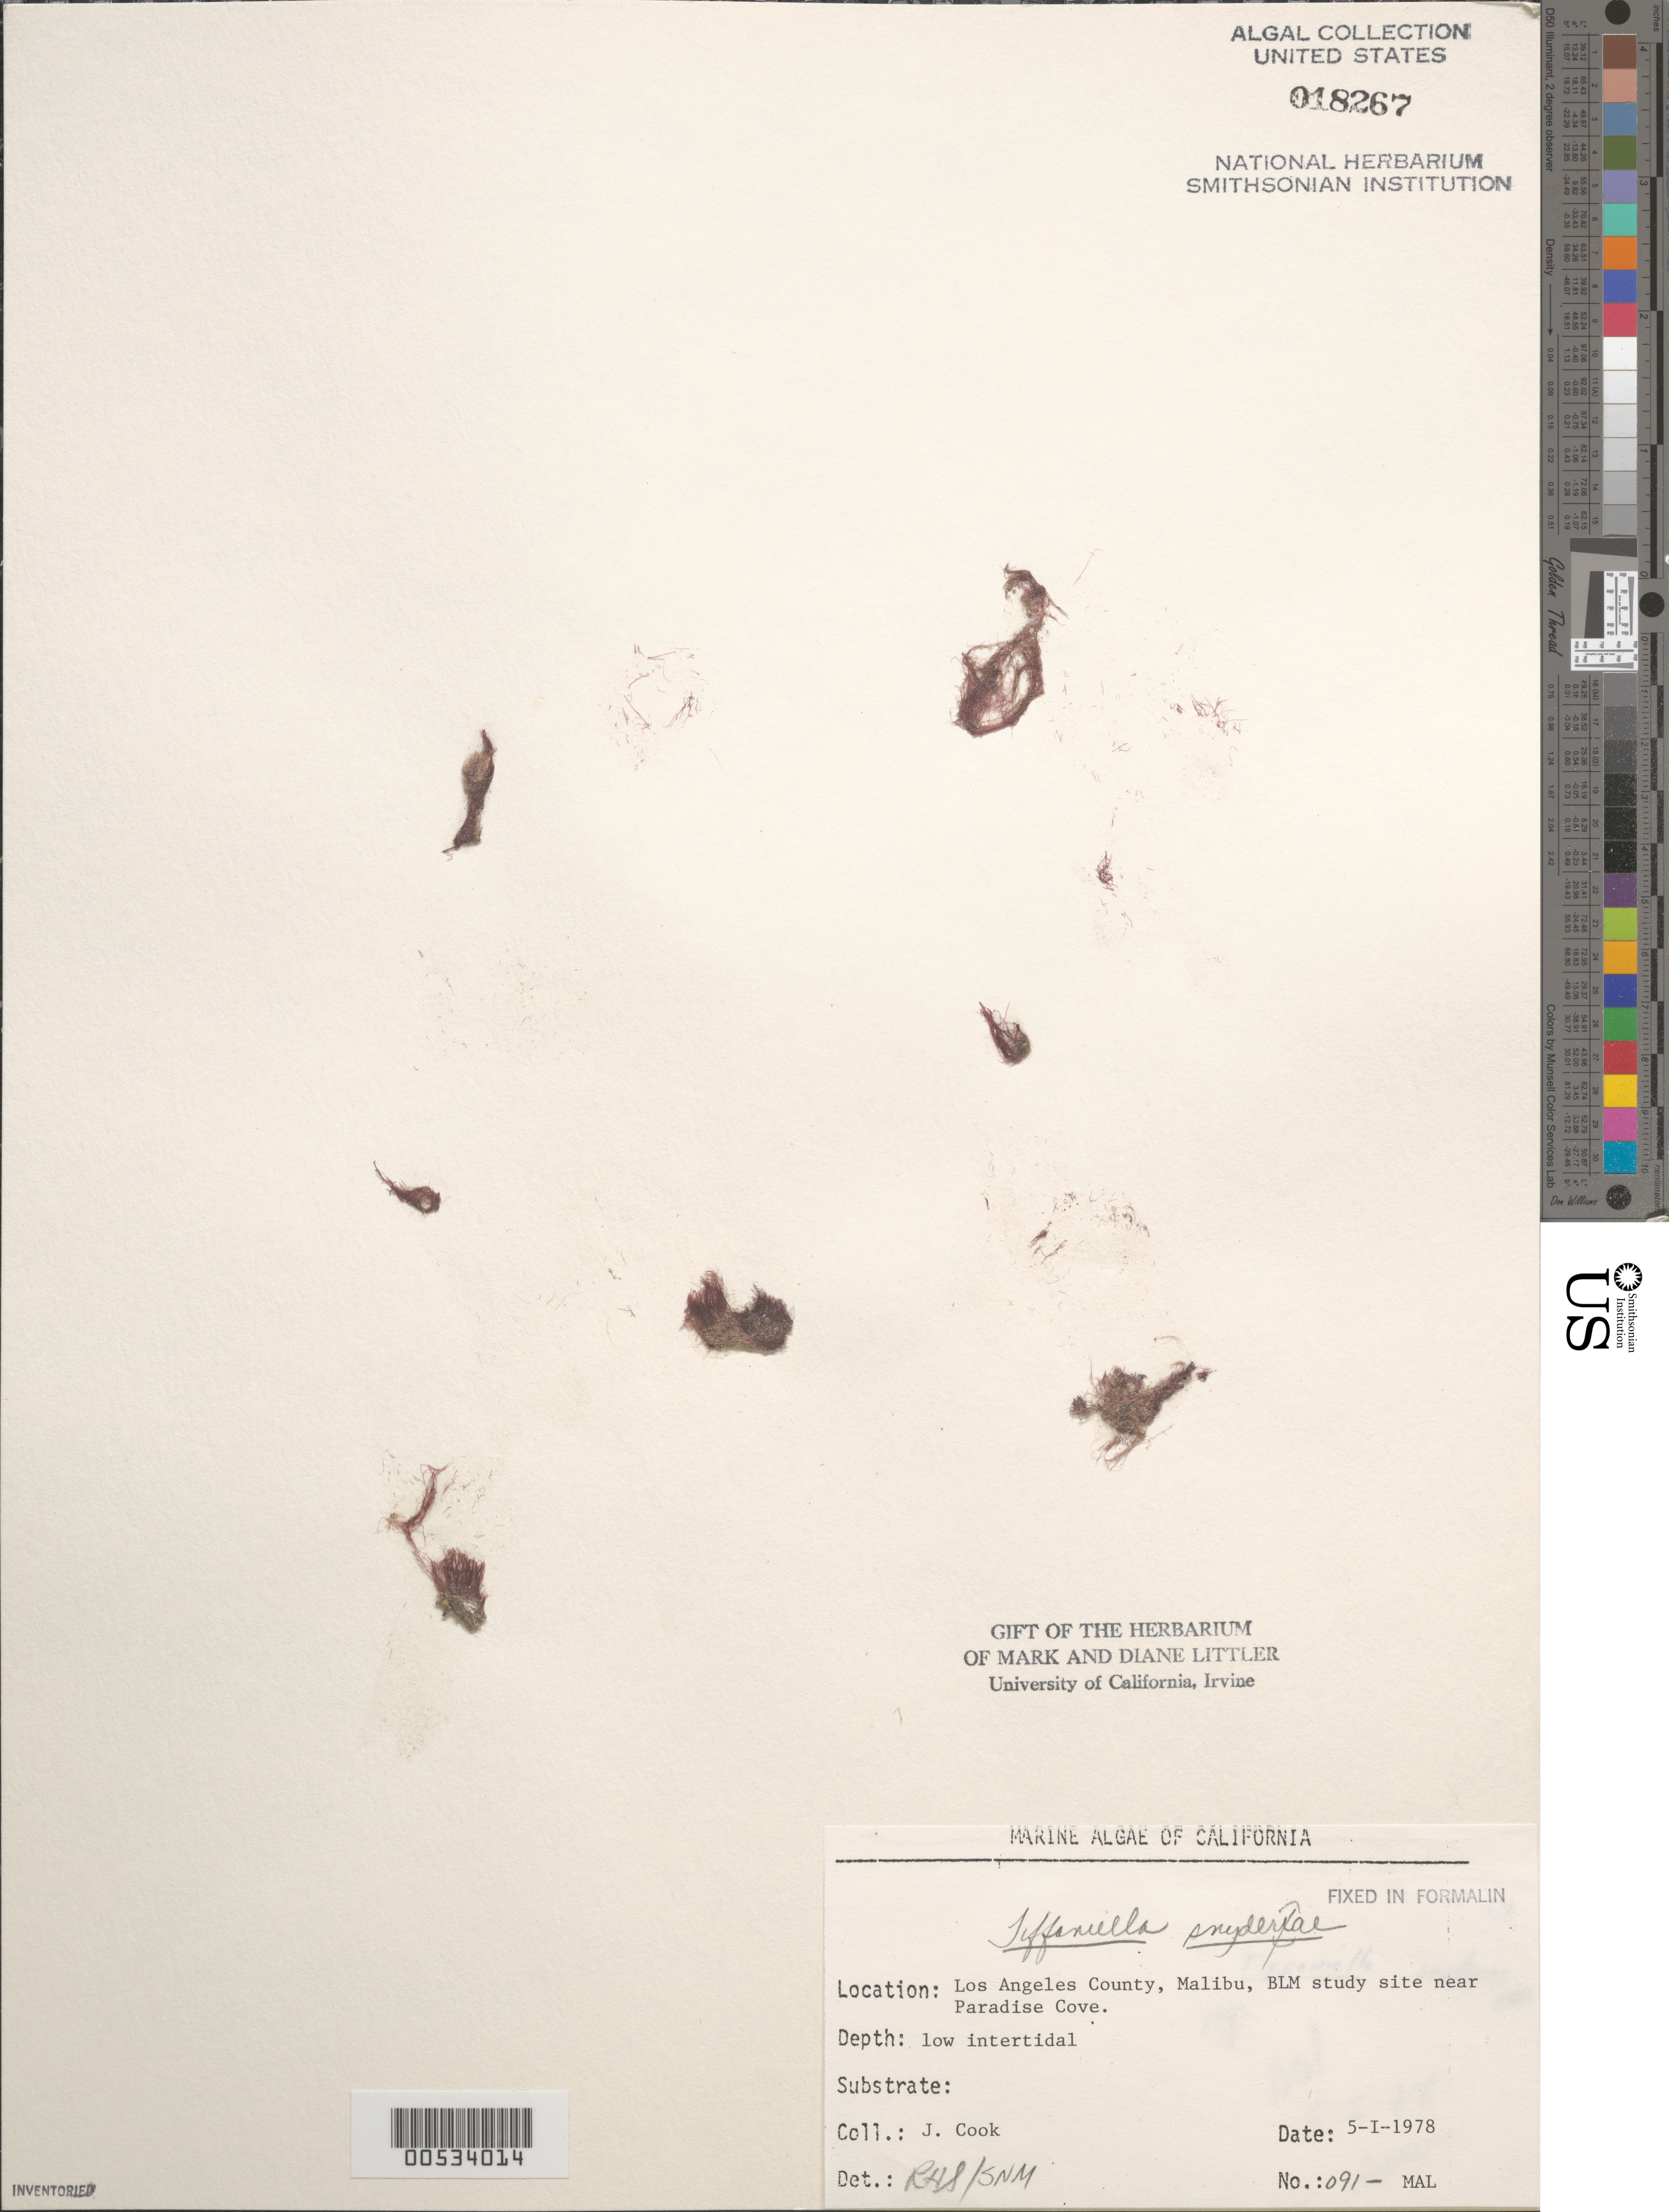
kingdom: Plantae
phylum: Rhodophyta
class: Florideophyceae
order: Ceramiales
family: Wrangeliaceae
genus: Tiffaniella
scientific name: Tiffaniella snyderae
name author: (Farl.) I.A. Abbott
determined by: Sims, Robert H.; Murray, S. N.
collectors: J. Cook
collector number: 091-mal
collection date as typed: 05 Jan 1978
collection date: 1978-01-05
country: United States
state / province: California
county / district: Los Angeles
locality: Malibu, near Paradise Cove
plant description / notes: BLM-SOCALBIGHT Rocky Intertidal Survey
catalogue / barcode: US 18267